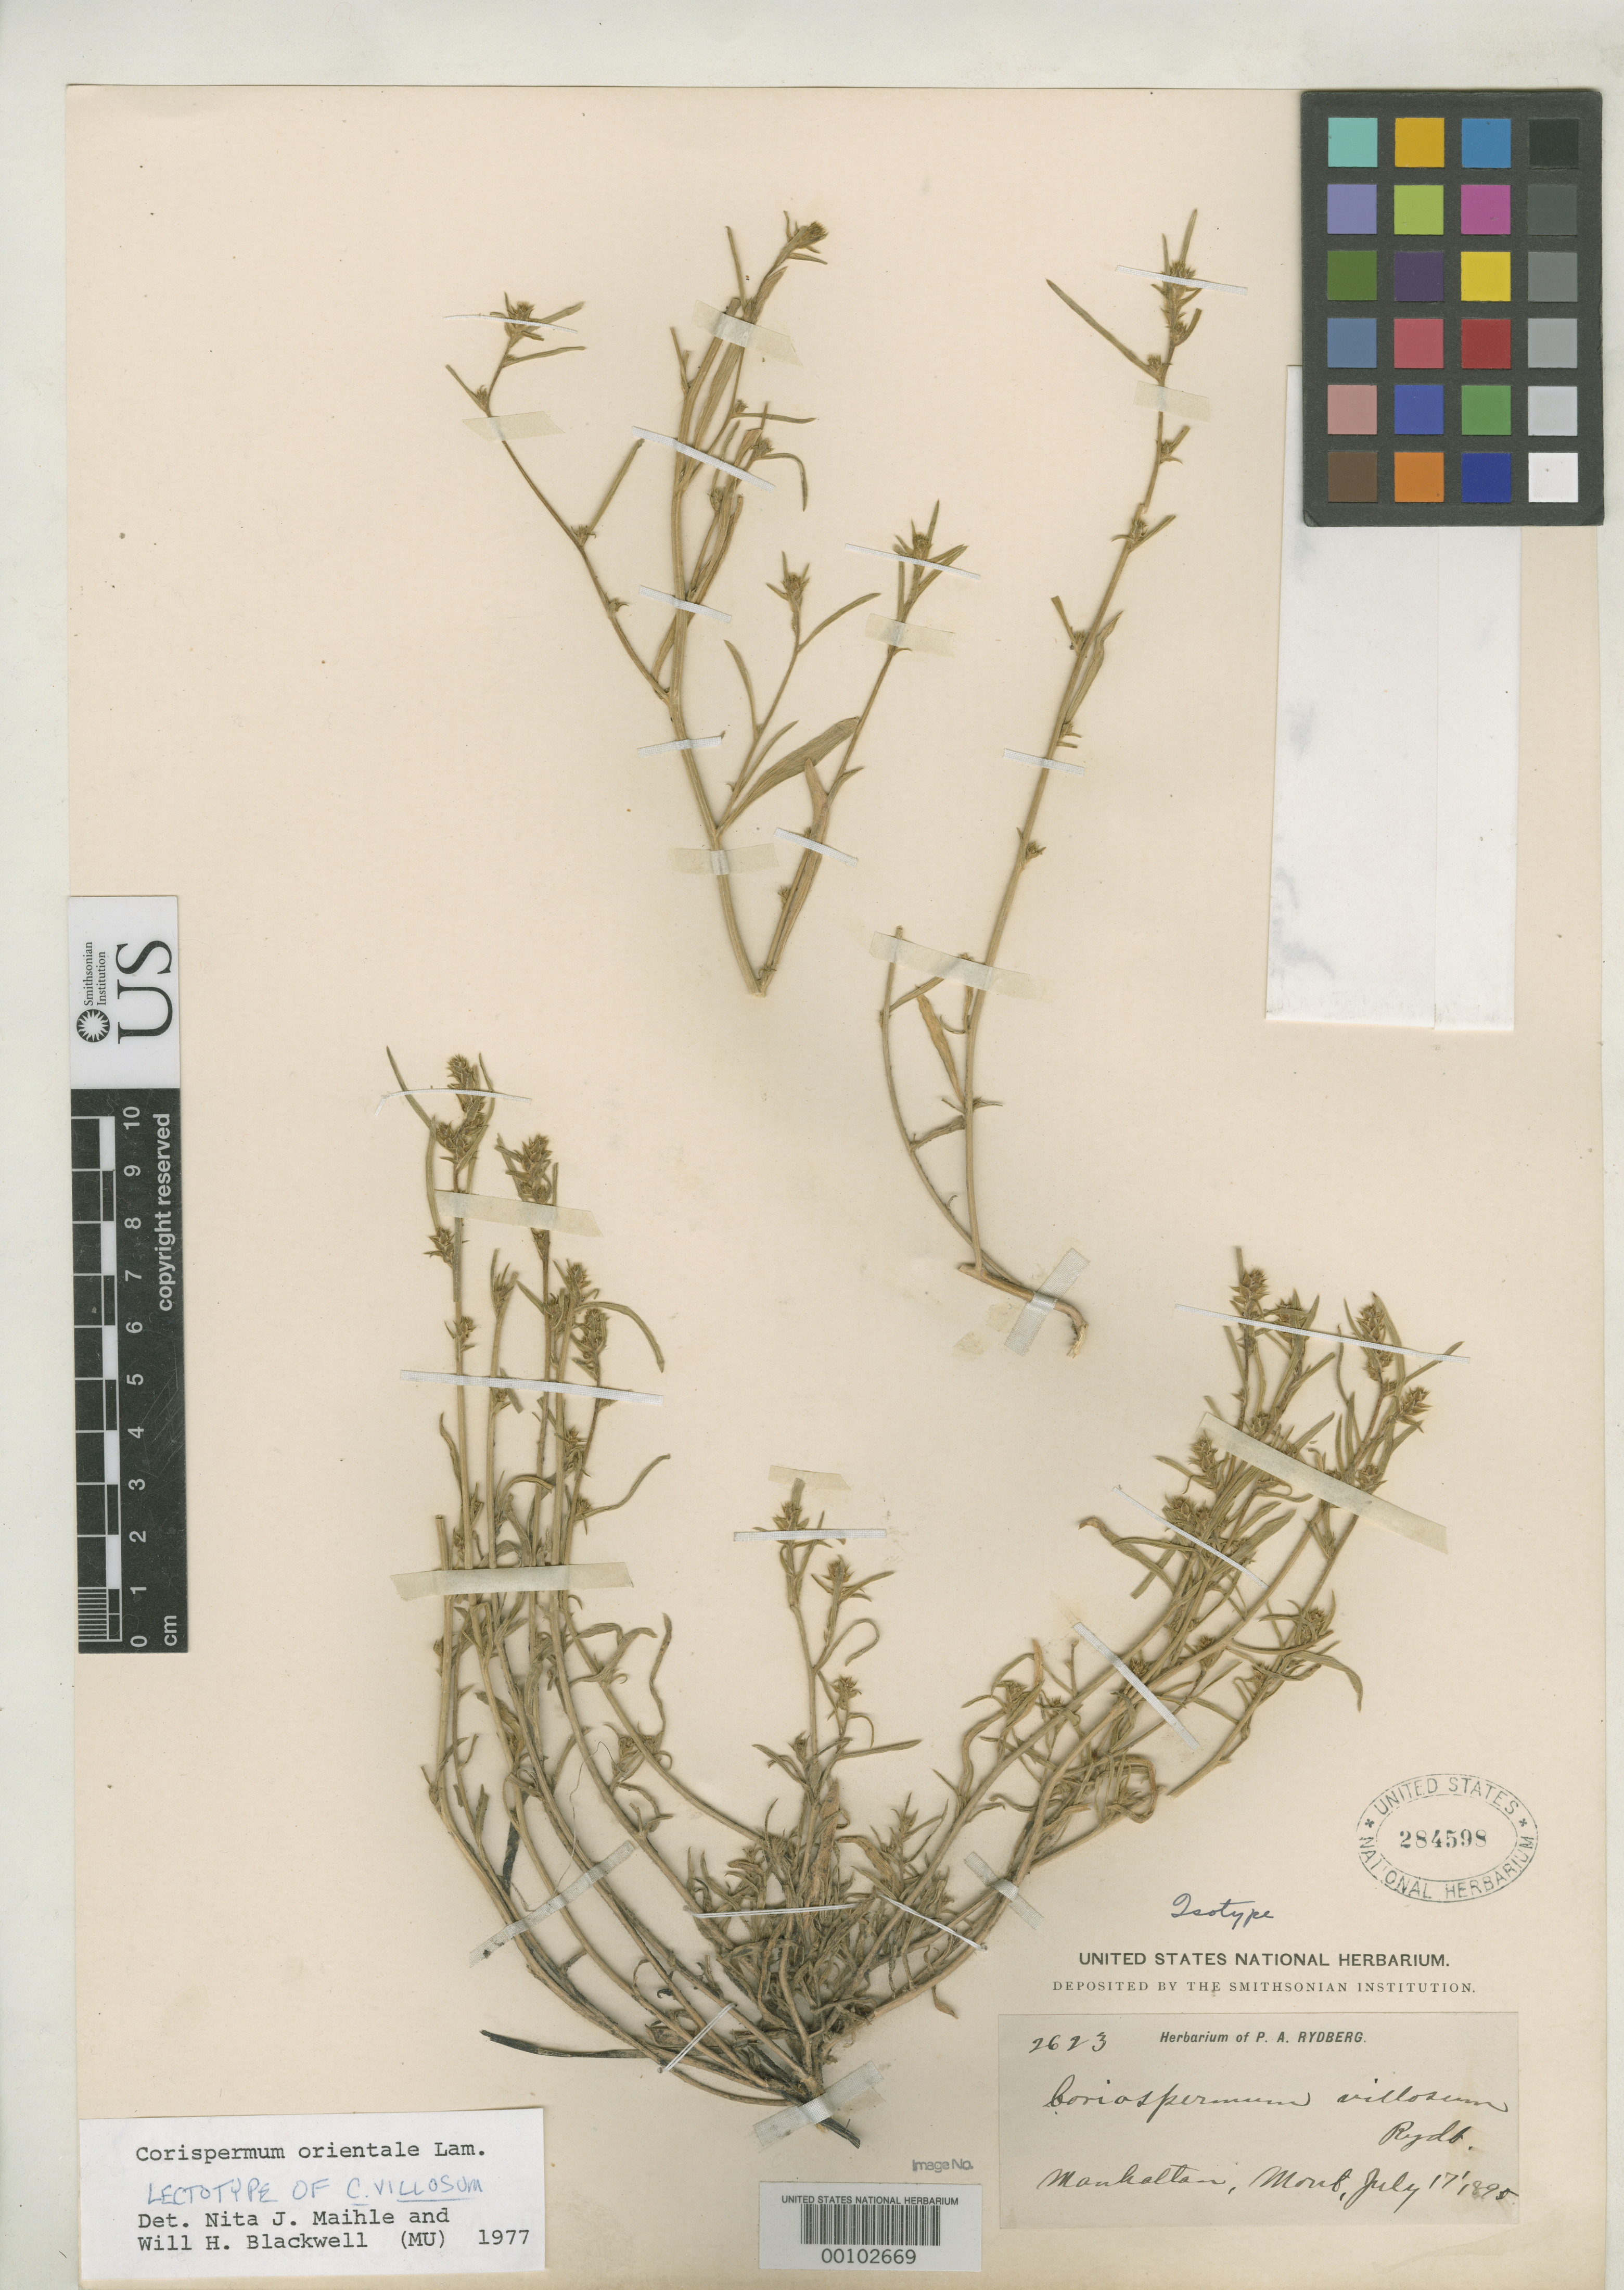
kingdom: Plantae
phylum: Tracheophyta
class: Magnoliopsida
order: Caryophyllales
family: Amaranthaceae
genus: Corispermum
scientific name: Corispermum villosum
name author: Rydb.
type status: Isosyntype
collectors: P. A. Rydberg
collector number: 2623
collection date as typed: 17 Jul 1895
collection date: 1895-07-17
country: United States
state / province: Montana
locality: Manhattan.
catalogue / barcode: US 284598